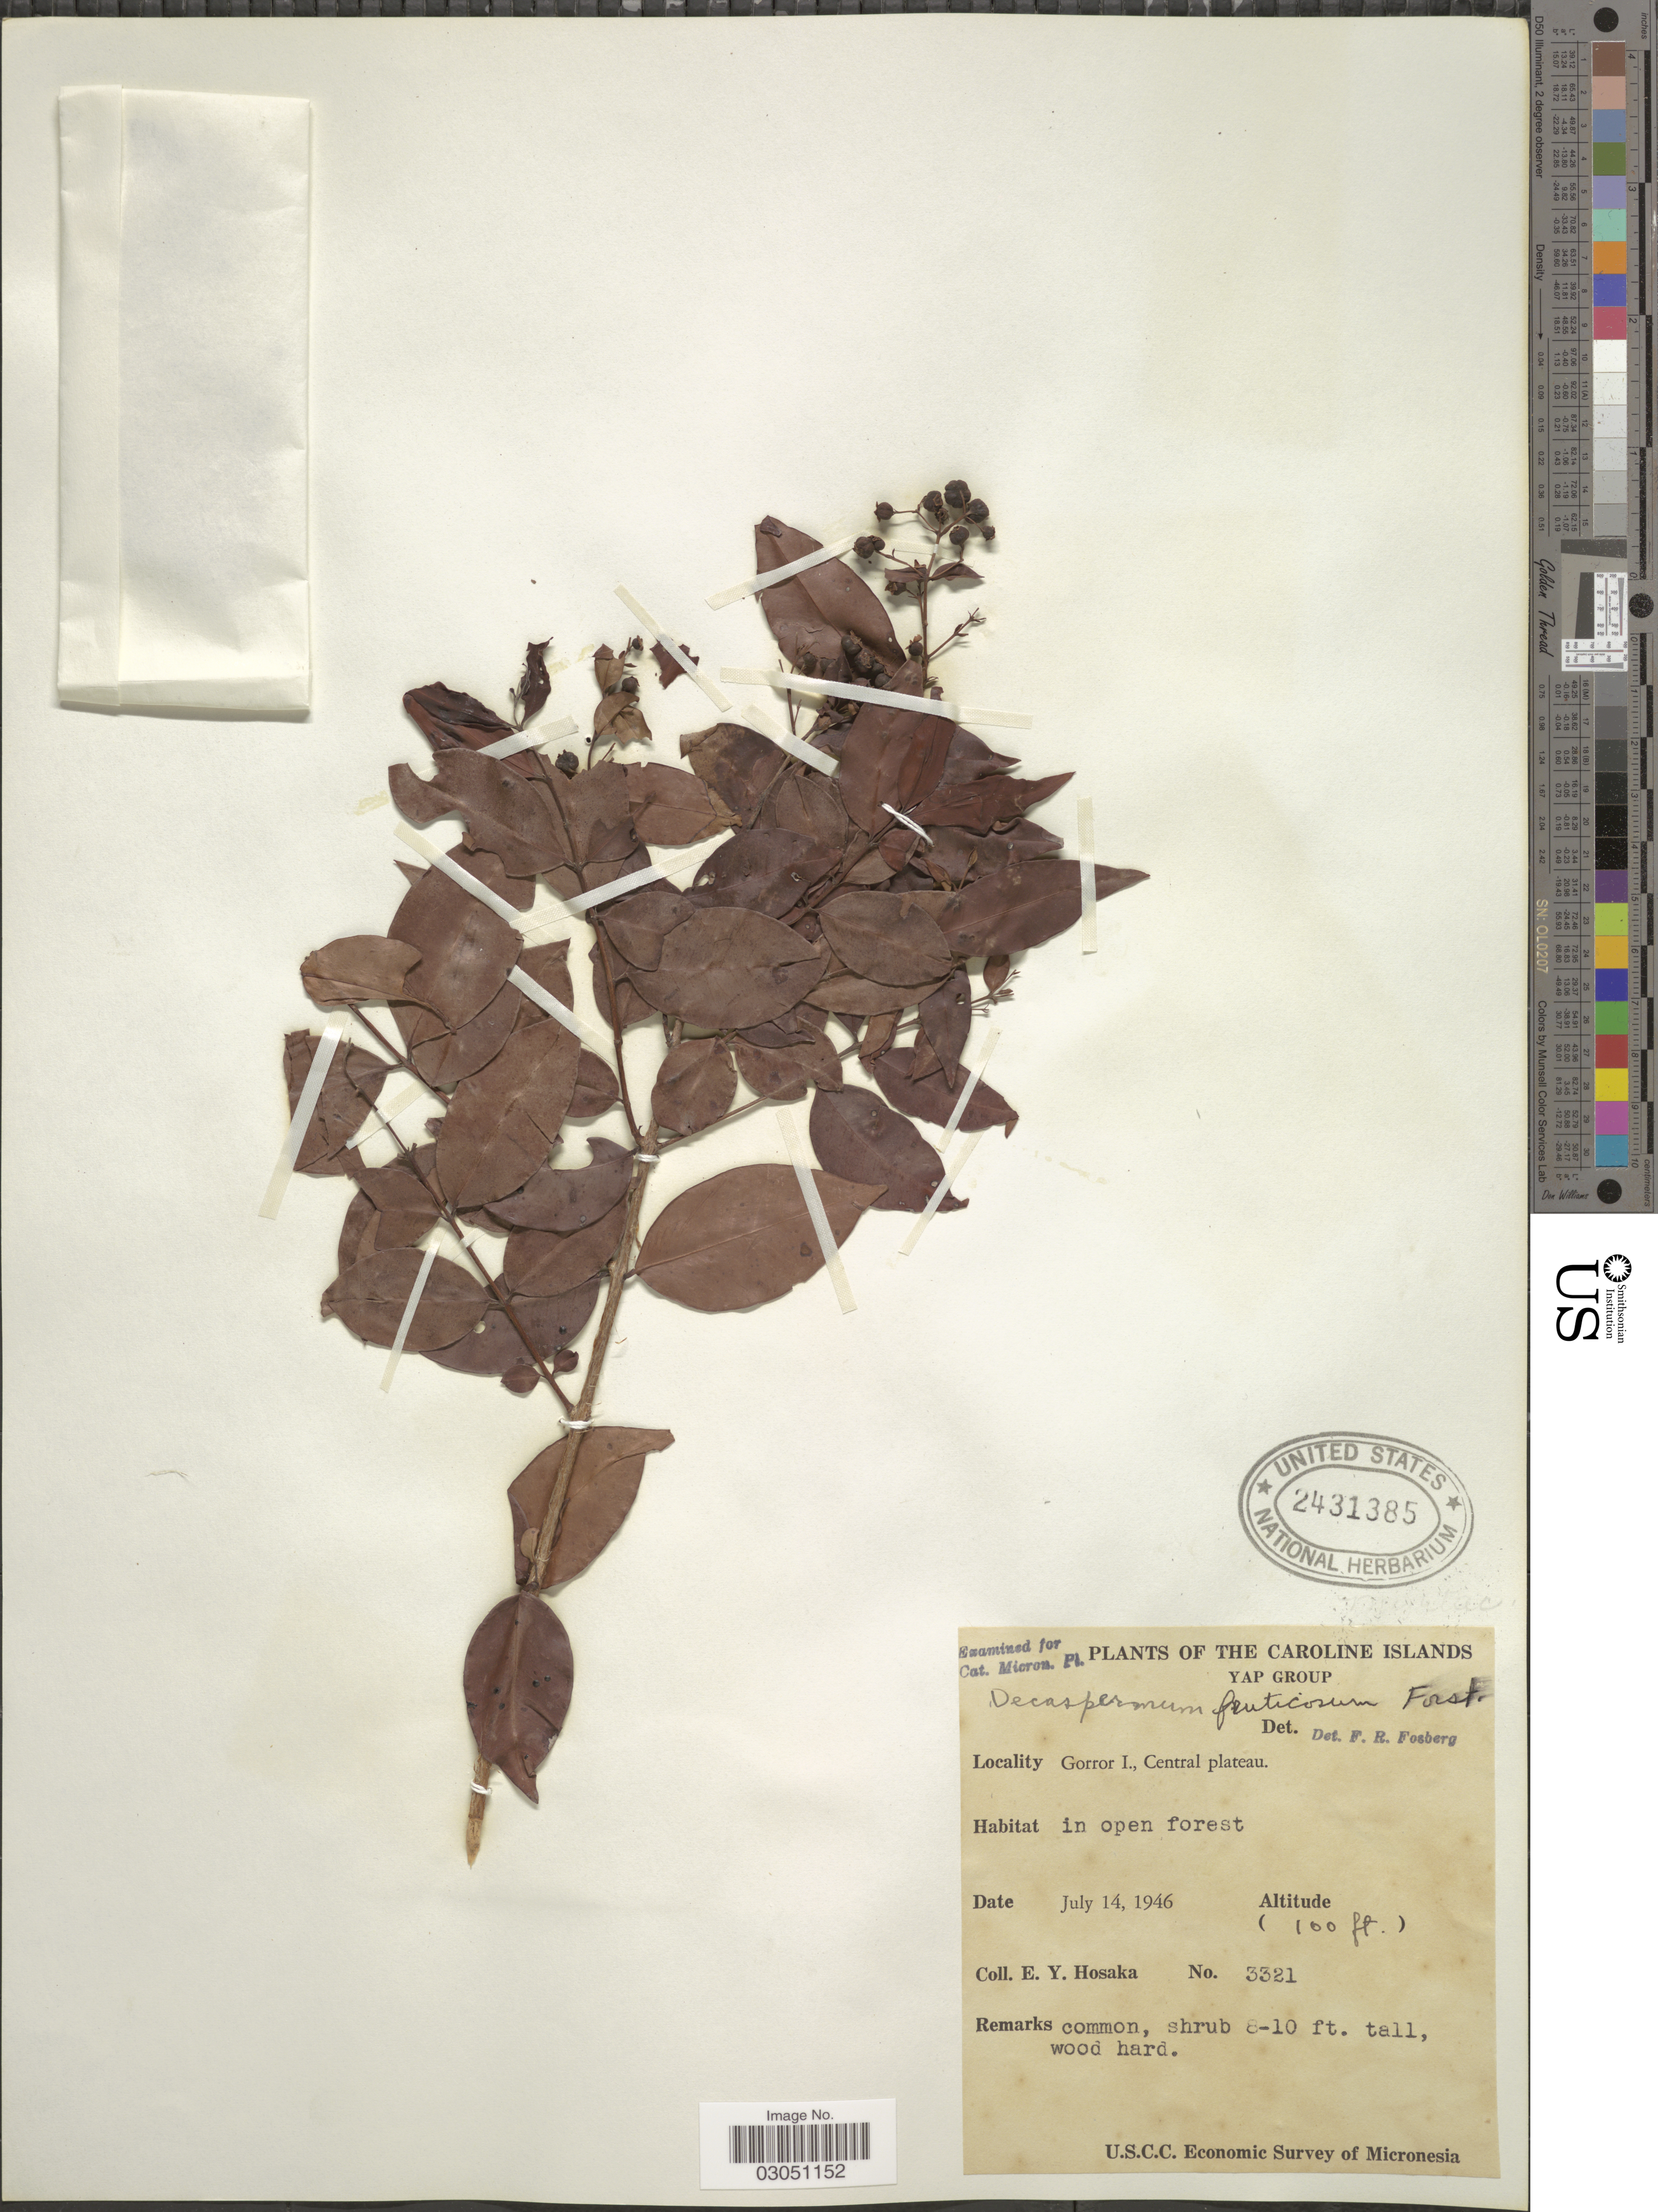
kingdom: Plantae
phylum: Tracheophyta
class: Magnoliopsida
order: Myrtales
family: Myrtaceae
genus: Decaspermum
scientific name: Decaspermum fruticosum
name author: J.R. Forst. & G. Forst.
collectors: E. Y. Hosaka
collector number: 3321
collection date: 1946-07-14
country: Micronesia, Federated States of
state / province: Yap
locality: The Caroline Islands. Yap Group. Gorror I., Central plateau.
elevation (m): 30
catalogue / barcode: US 2431385